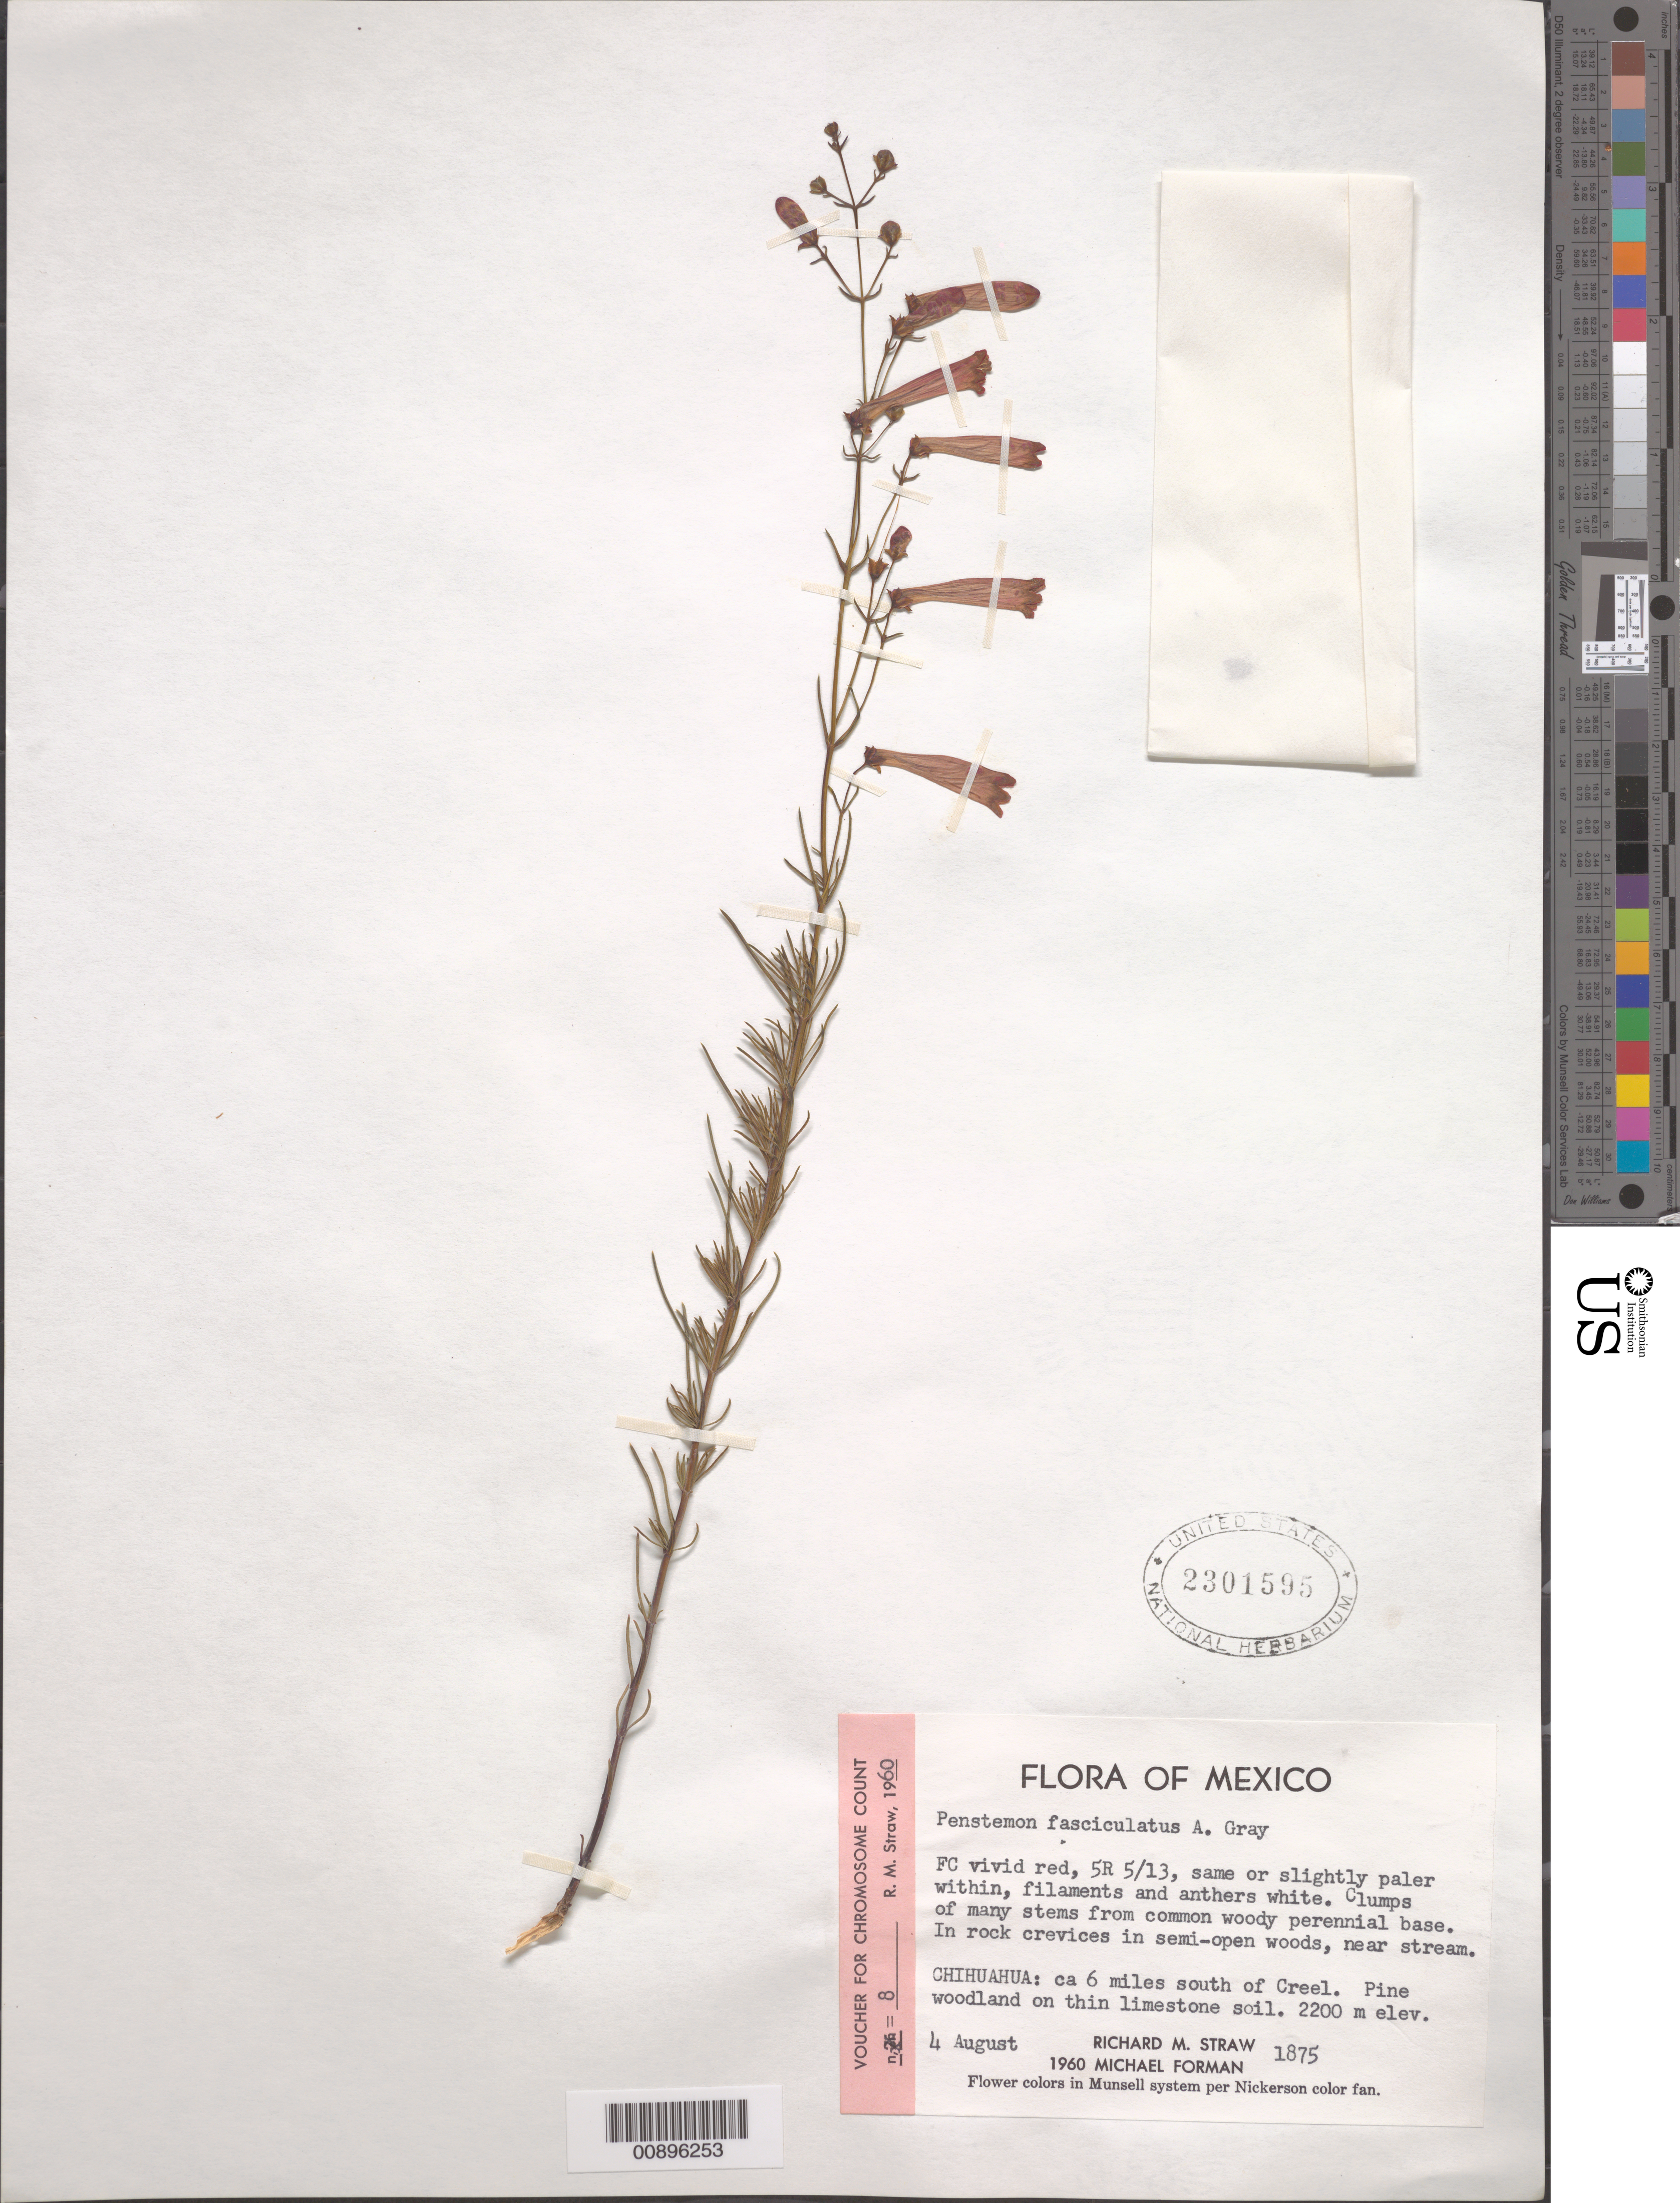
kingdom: Plantae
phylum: Tracheophyta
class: Magnoliopsida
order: Lamiales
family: Plantaginaceae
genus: Penstemon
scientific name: Penstemon fasciculatus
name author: A. Gray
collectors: R. M. Straw & Forman, M.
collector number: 1875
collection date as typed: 04 Aug 1960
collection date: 1960-08-04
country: Mexico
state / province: Chihuahua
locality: ca 6 miles south of Creel, Chihuahua.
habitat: Pine woodland on thin limestone soil. In rock crevices in semi-open woods, near stream.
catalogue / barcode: US 2301595